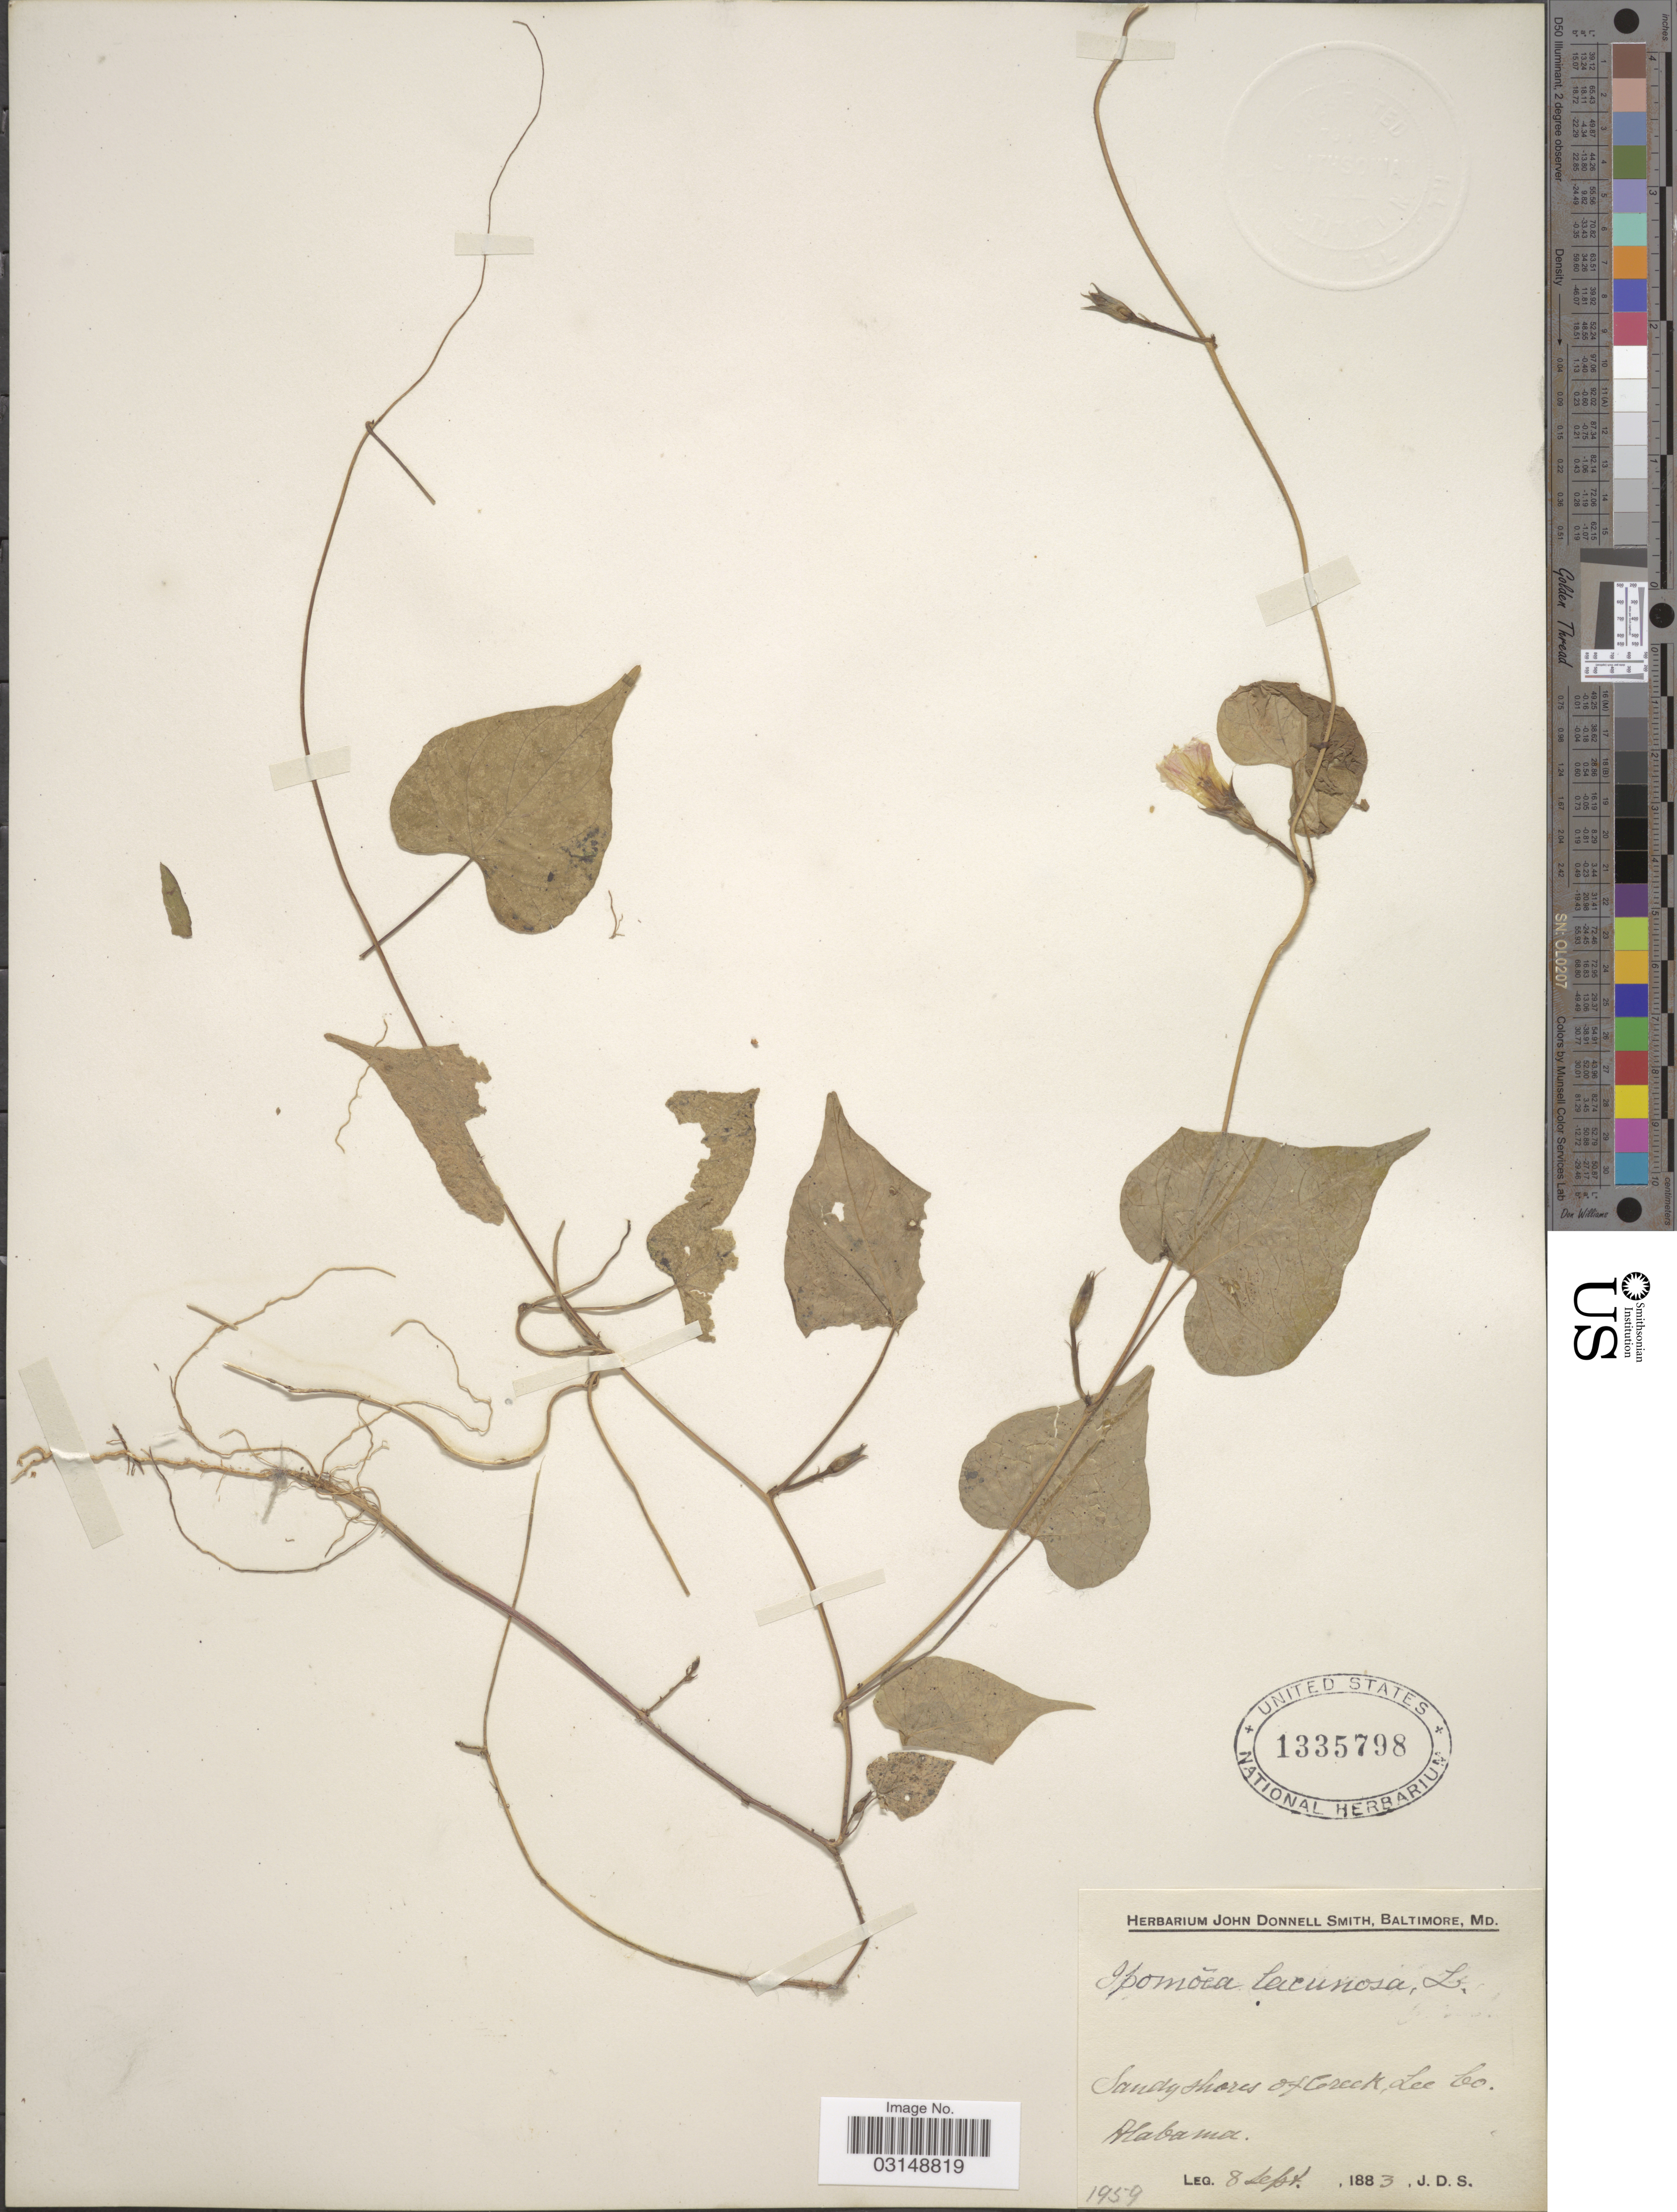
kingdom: Plantae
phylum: Tracheophyta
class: Magnoliopsida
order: Solanales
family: Convolvulaceae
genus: Ipomoea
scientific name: Ipomoea lacunosa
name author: L.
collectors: J. Donnell Smith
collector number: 1959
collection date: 1883-09-08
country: United States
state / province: Alabama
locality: Sandy shores of Creek, Lee Co.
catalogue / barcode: US 1335798